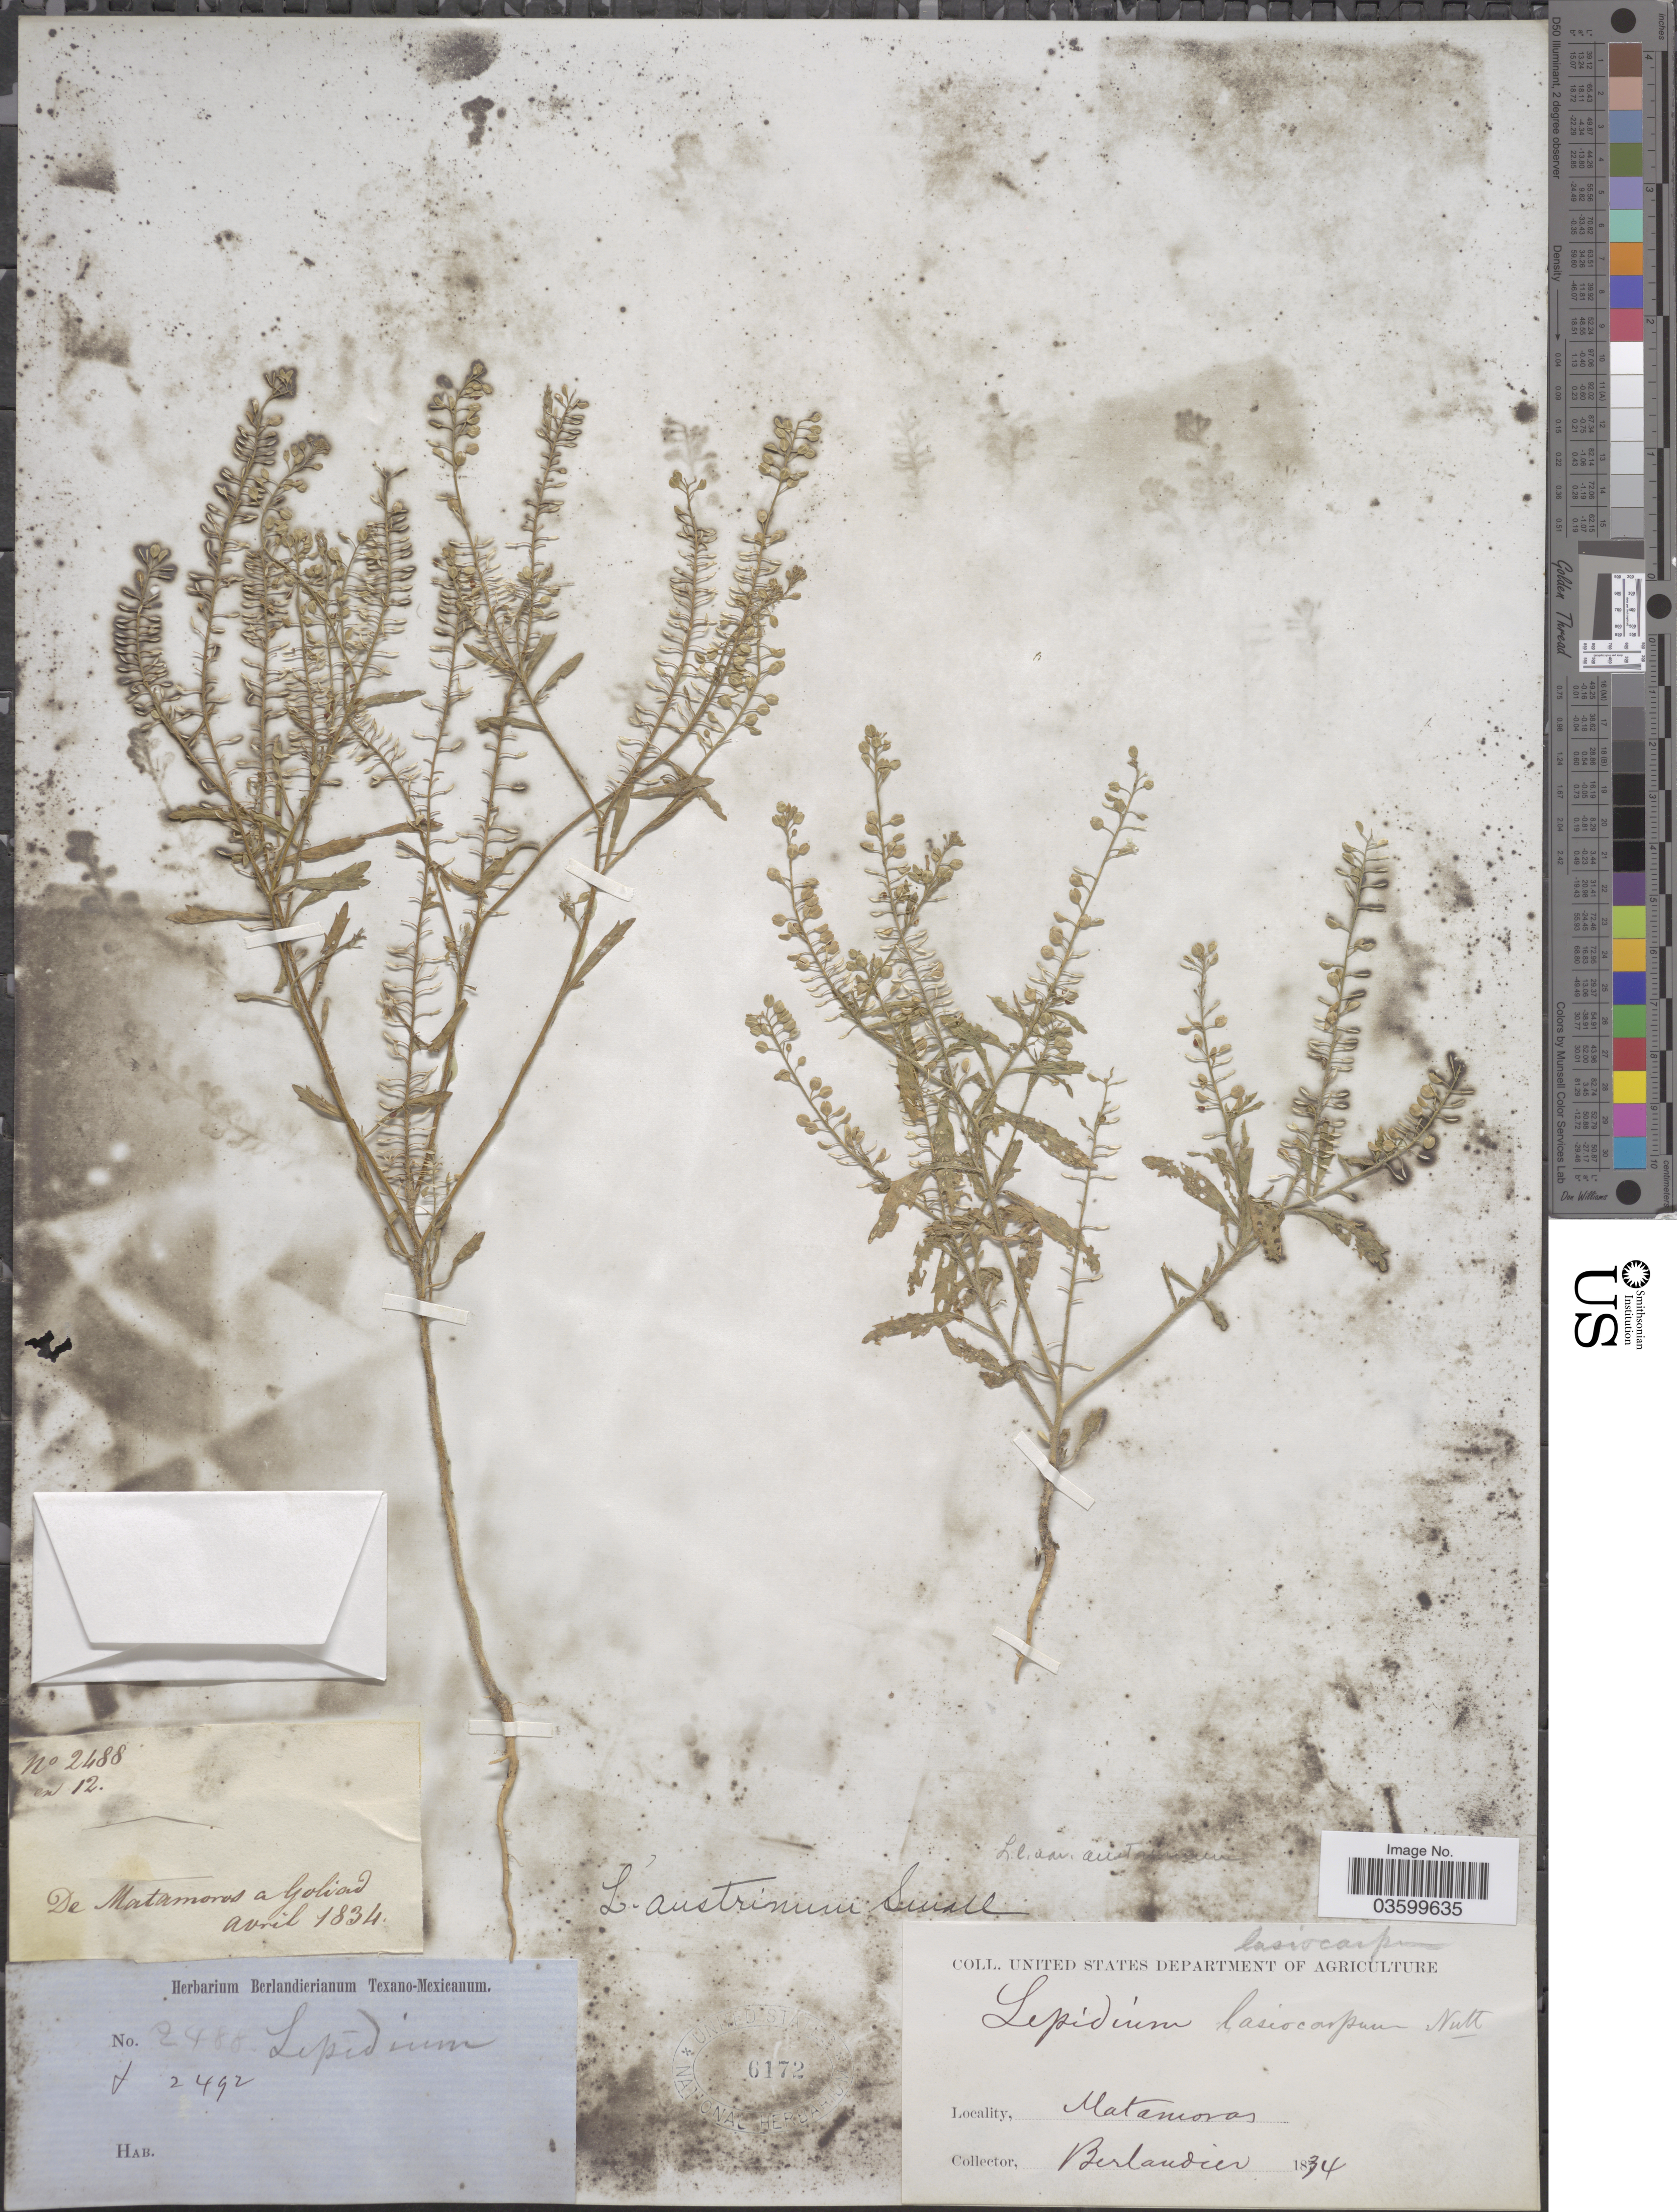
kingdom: Plantae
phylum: Tracheophyta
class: Magnoliopsida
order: Brassicales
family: Brassicaceae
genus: Lepidium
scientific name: Lepidium lasiocarpum var. orbiculare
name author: (Thell.) C.L. Hitchc.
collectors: J. L. Berlandier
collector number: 2488/2492/12?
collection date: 1834-04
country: United States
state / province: Texas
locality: De Matamoras a Goliad.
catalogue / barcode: US 6172